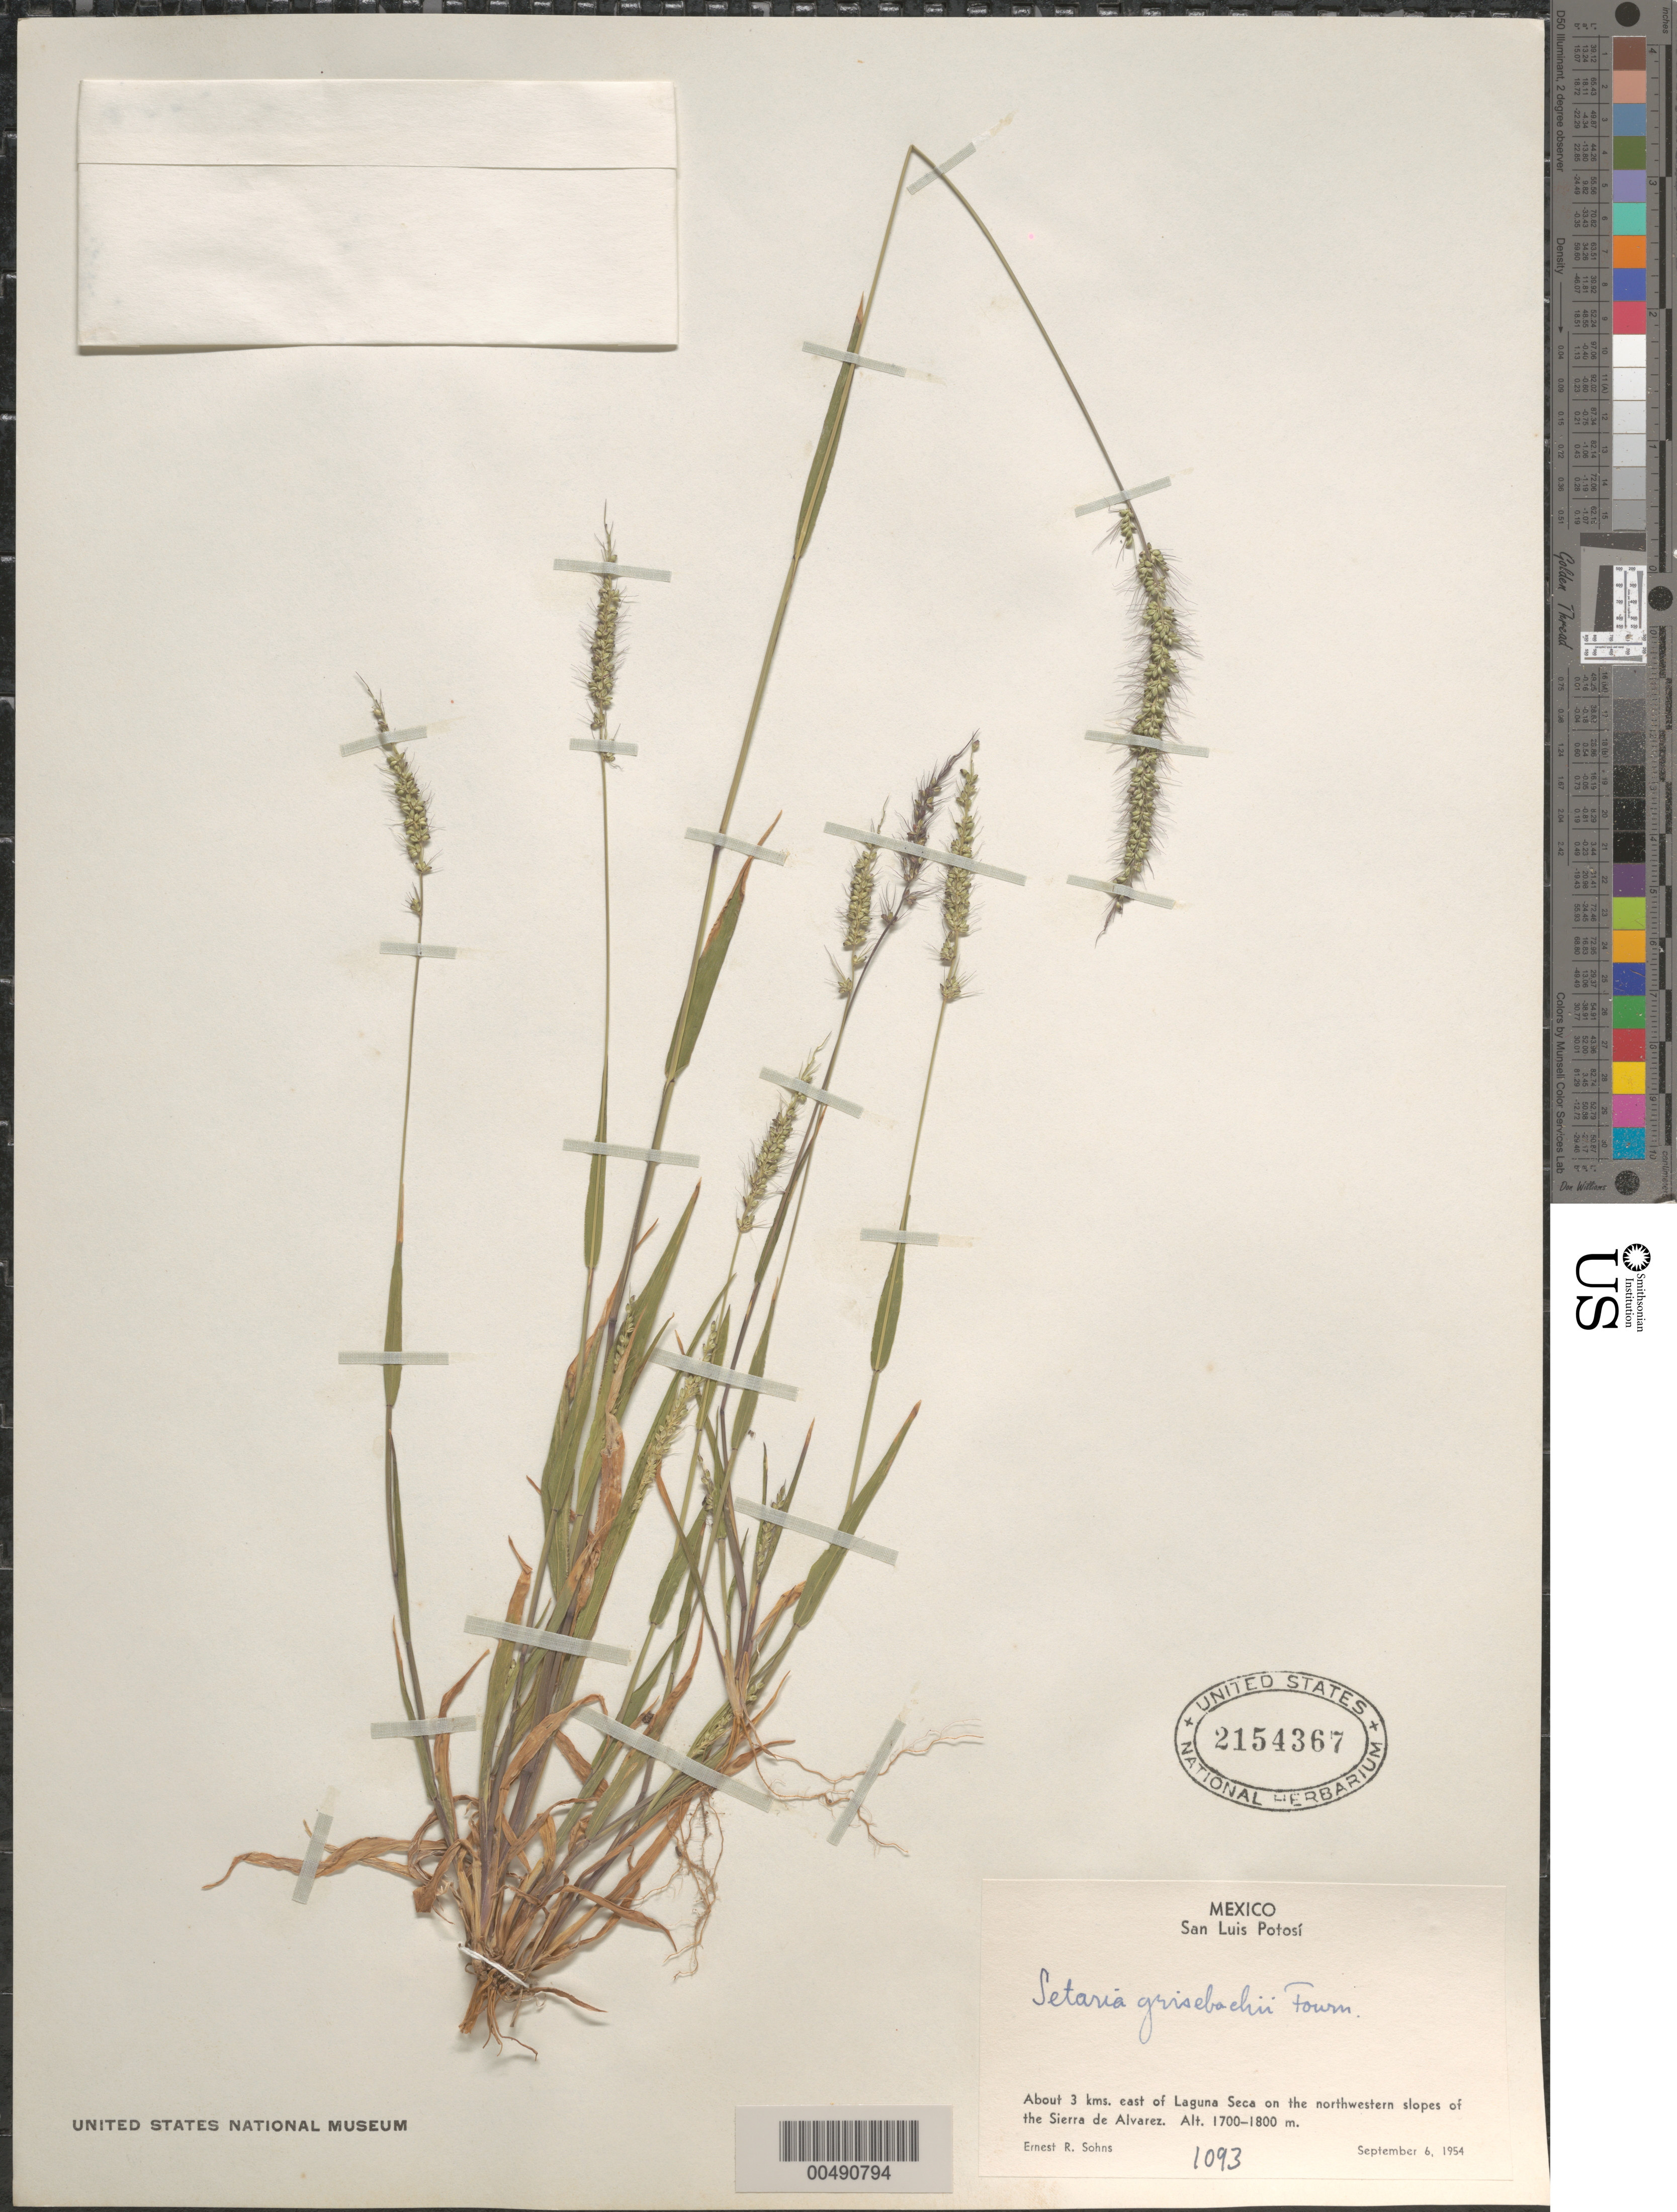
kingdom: Plantae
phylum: Tracheophyta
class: Liliopsida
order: Poales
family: Poaceae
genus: Setaria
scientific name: Setaria grisebachii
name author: E. Fourn.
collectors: E. R. Sohns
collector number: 1093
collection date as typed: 6 Sep 1954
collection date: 1954-09-06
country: Mexico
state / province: San Luis Potosi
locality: About 3 km E of Laguna Seca on the NW slopes of the Sierra de Alvarez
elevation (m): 1700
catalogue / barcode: US 2154367